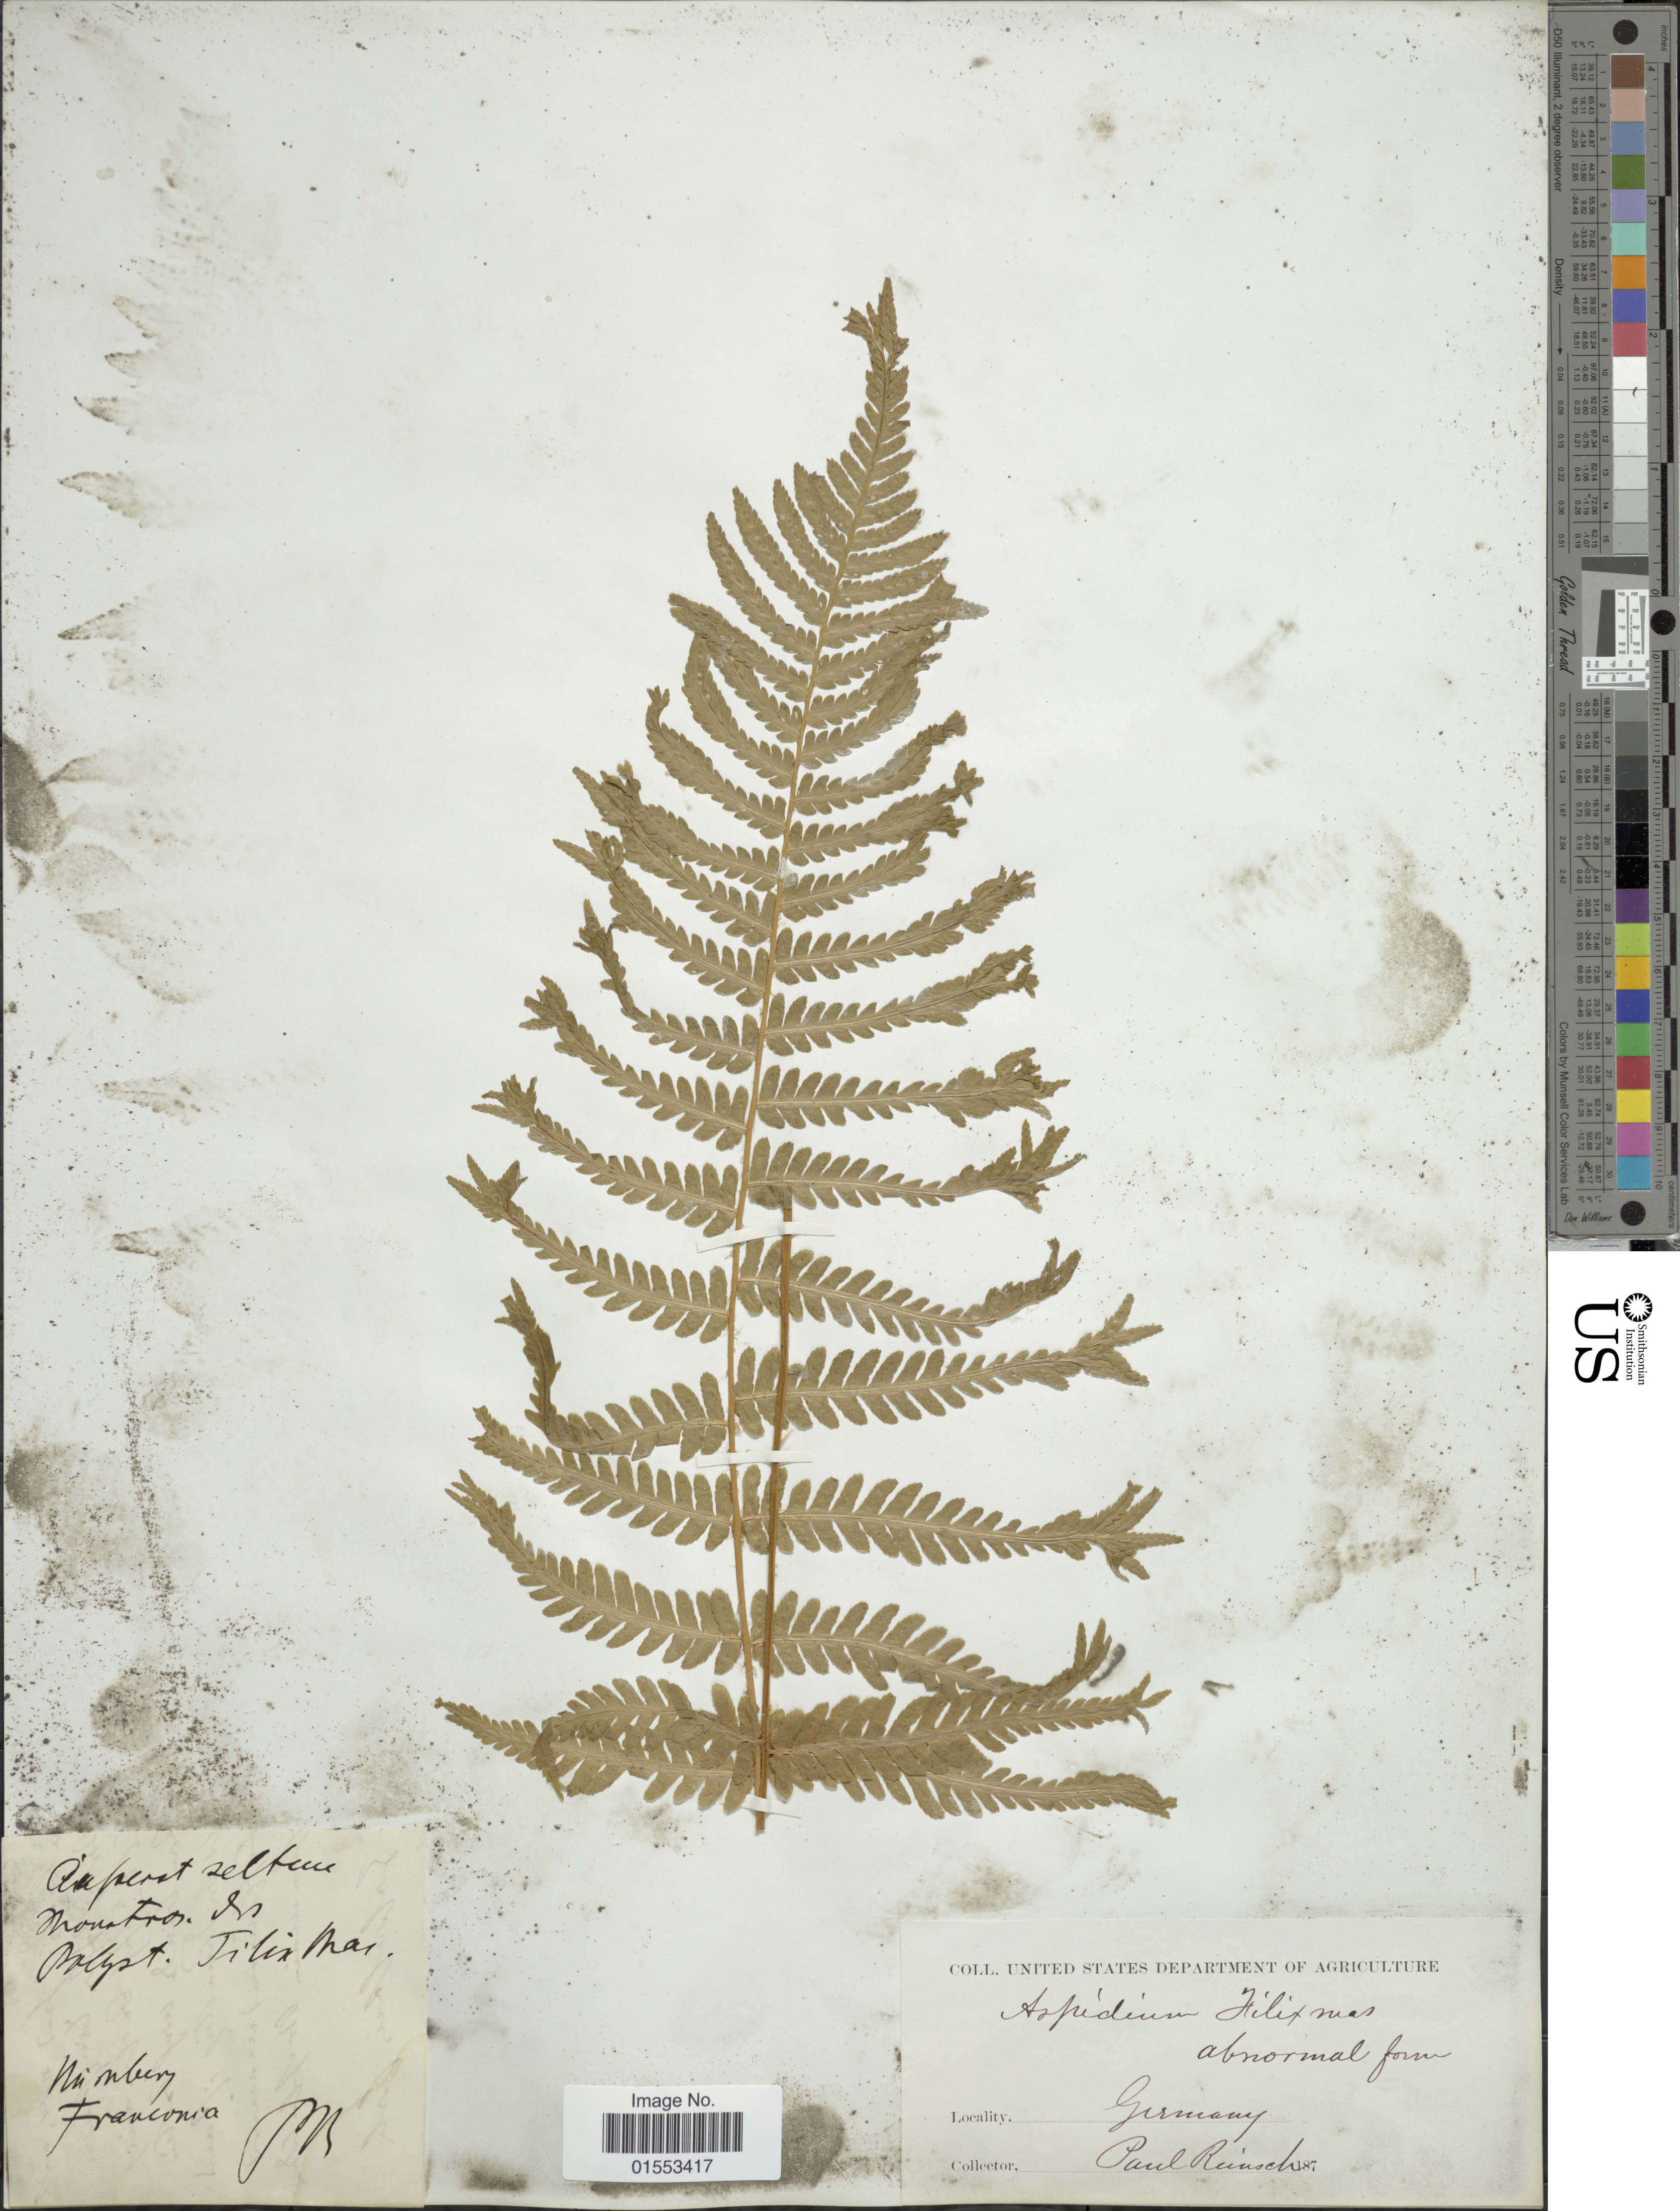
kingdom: Plantae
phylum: Tracheophyta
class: Polypodiopsida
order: Polypodiales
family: Dryopteridaceae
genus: Dryopteris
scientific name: Dryopteris filix-mas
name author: (L.) Schott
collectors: P.F. Reinsch (herbarium)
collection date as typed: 187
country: Germany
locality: Numberg, Franconia, Germany. [interpreted]